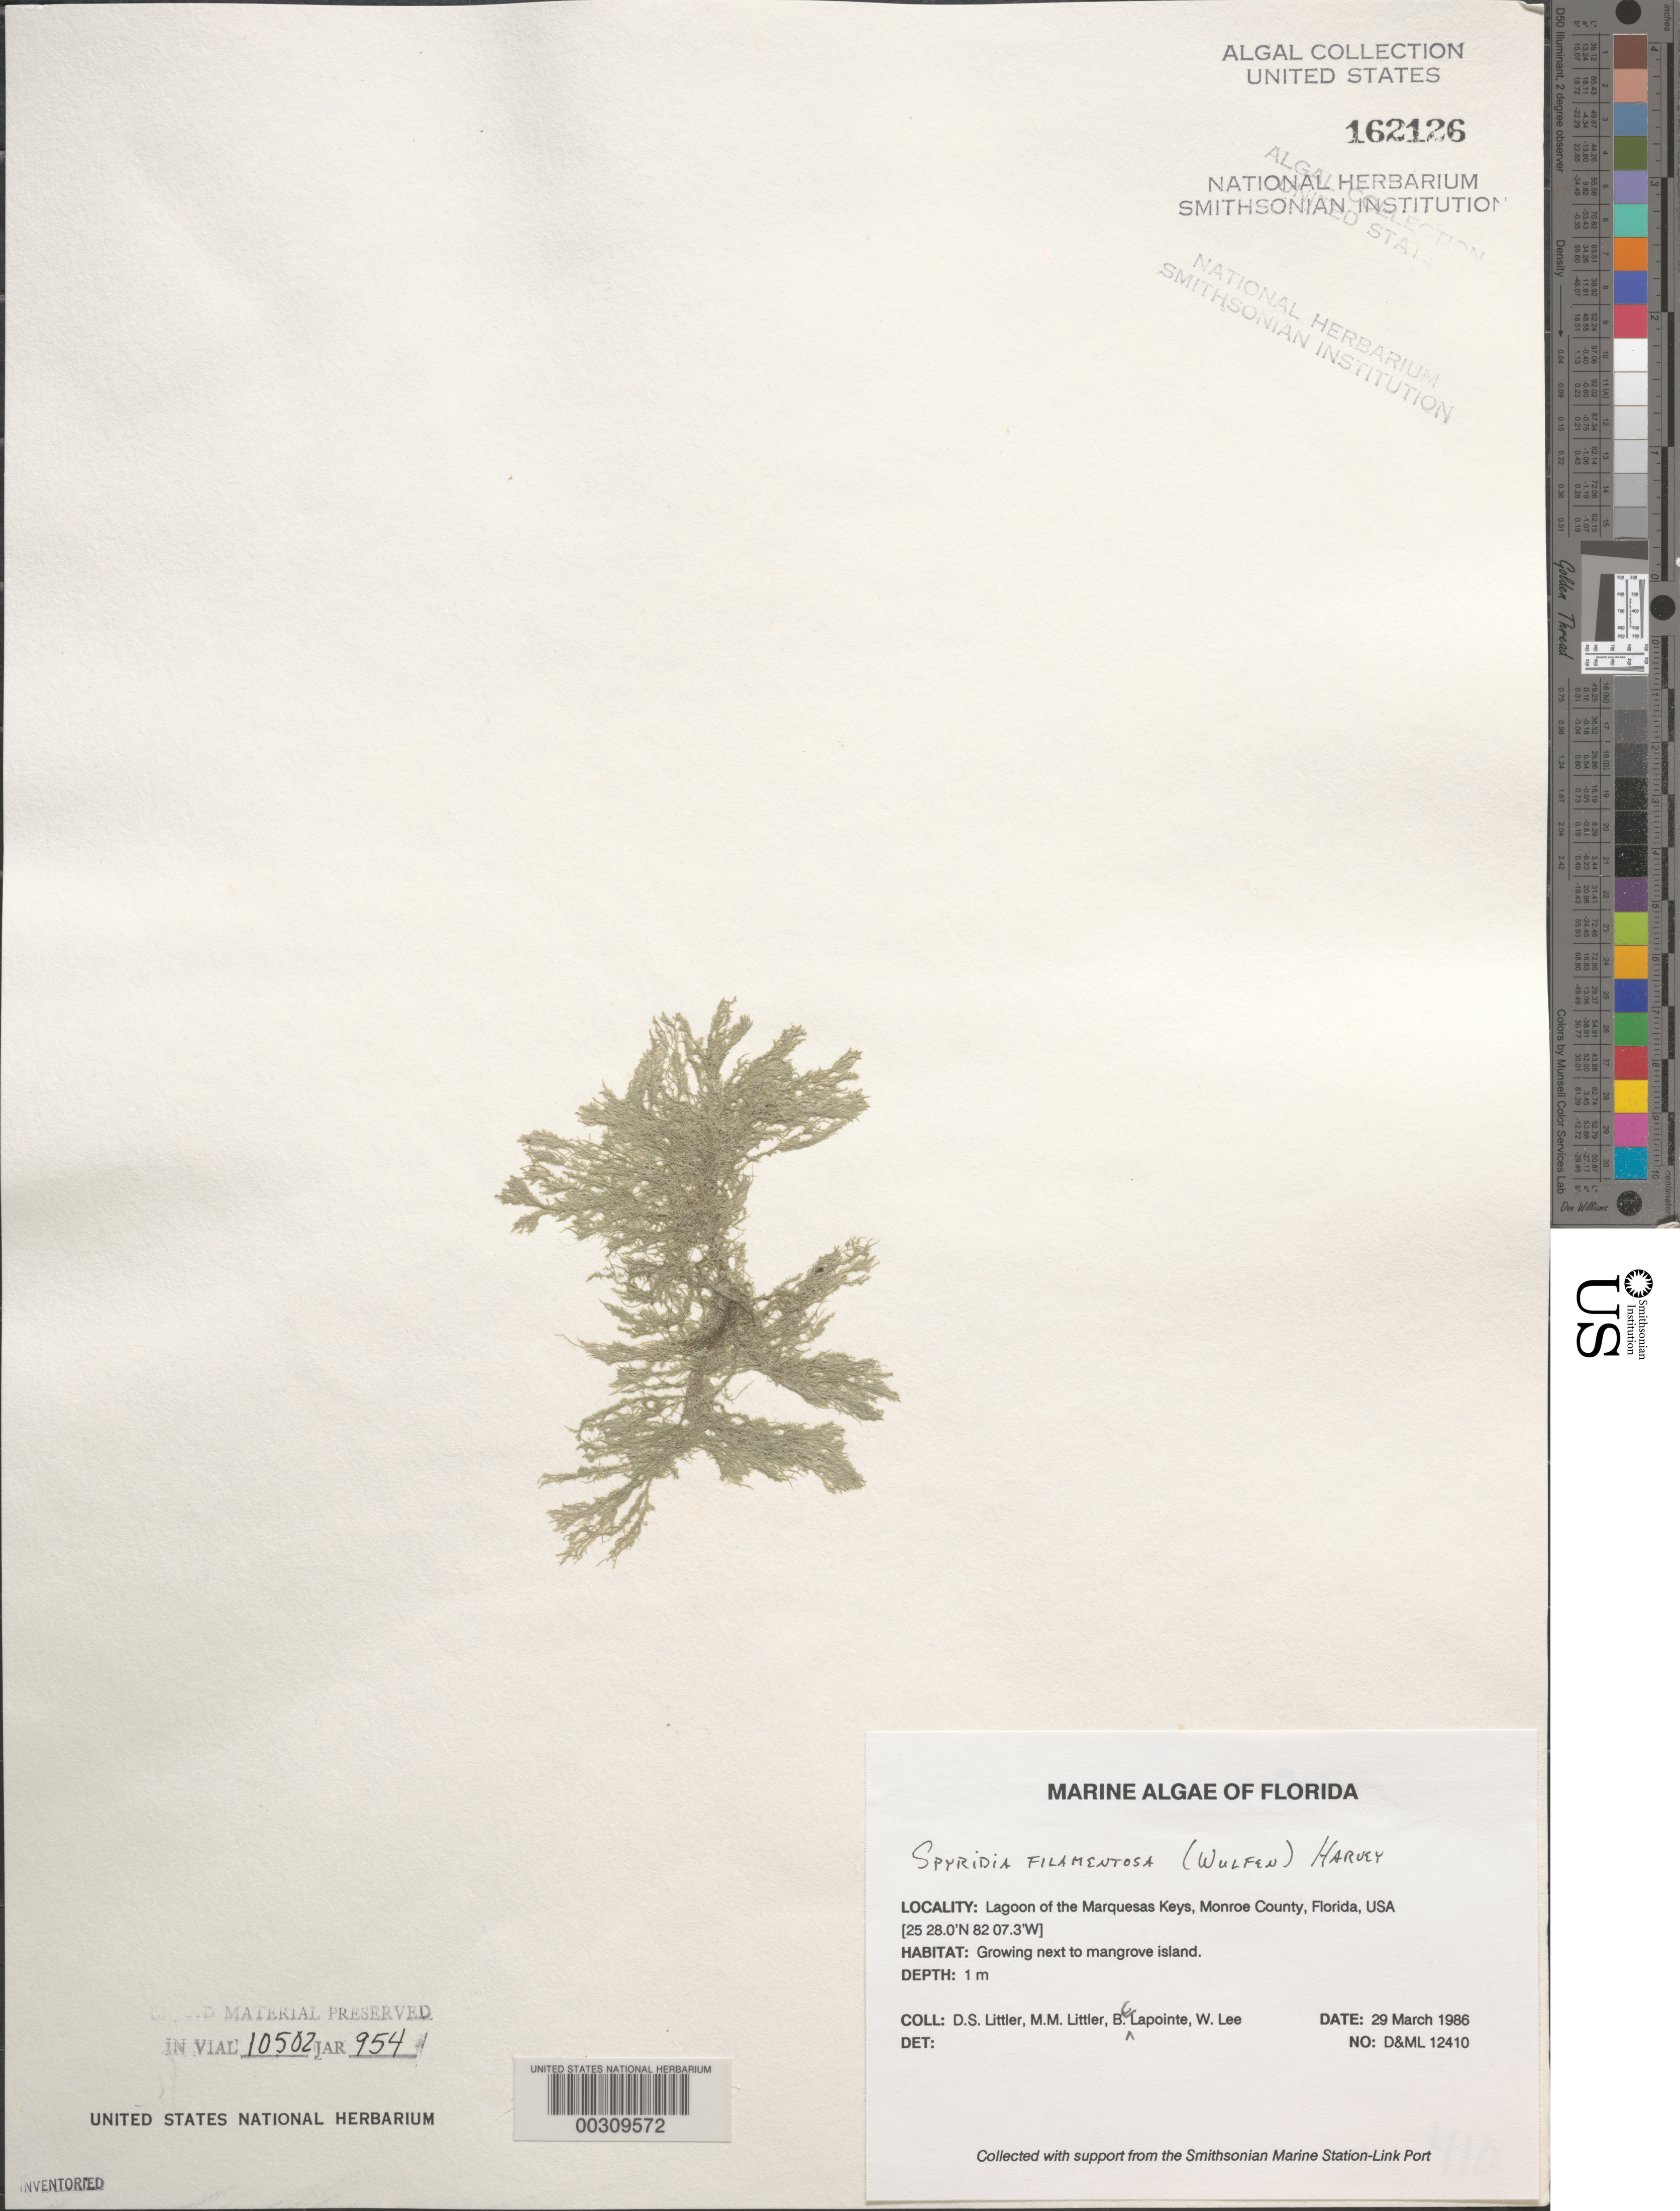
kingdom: Plantae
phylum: Rhodophyta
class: Florideophyceae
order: Ceramiales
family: Spyridiaceae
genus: Spyridia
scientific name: Spyridia filamentosa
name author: (Wulfen) Harv.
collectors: D. S. Littler, M. M. Littler, B. Lapointe & W. Lee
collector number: D&ML 12410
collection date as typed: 29 Mar 1986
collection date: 1986-03-29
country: United States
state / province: Florida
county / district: Monroe County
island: Marquesas Keys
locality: Marquesas Keys lagoon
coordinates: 25 28.0' N, 82 07.3' W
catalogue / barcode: US 162126